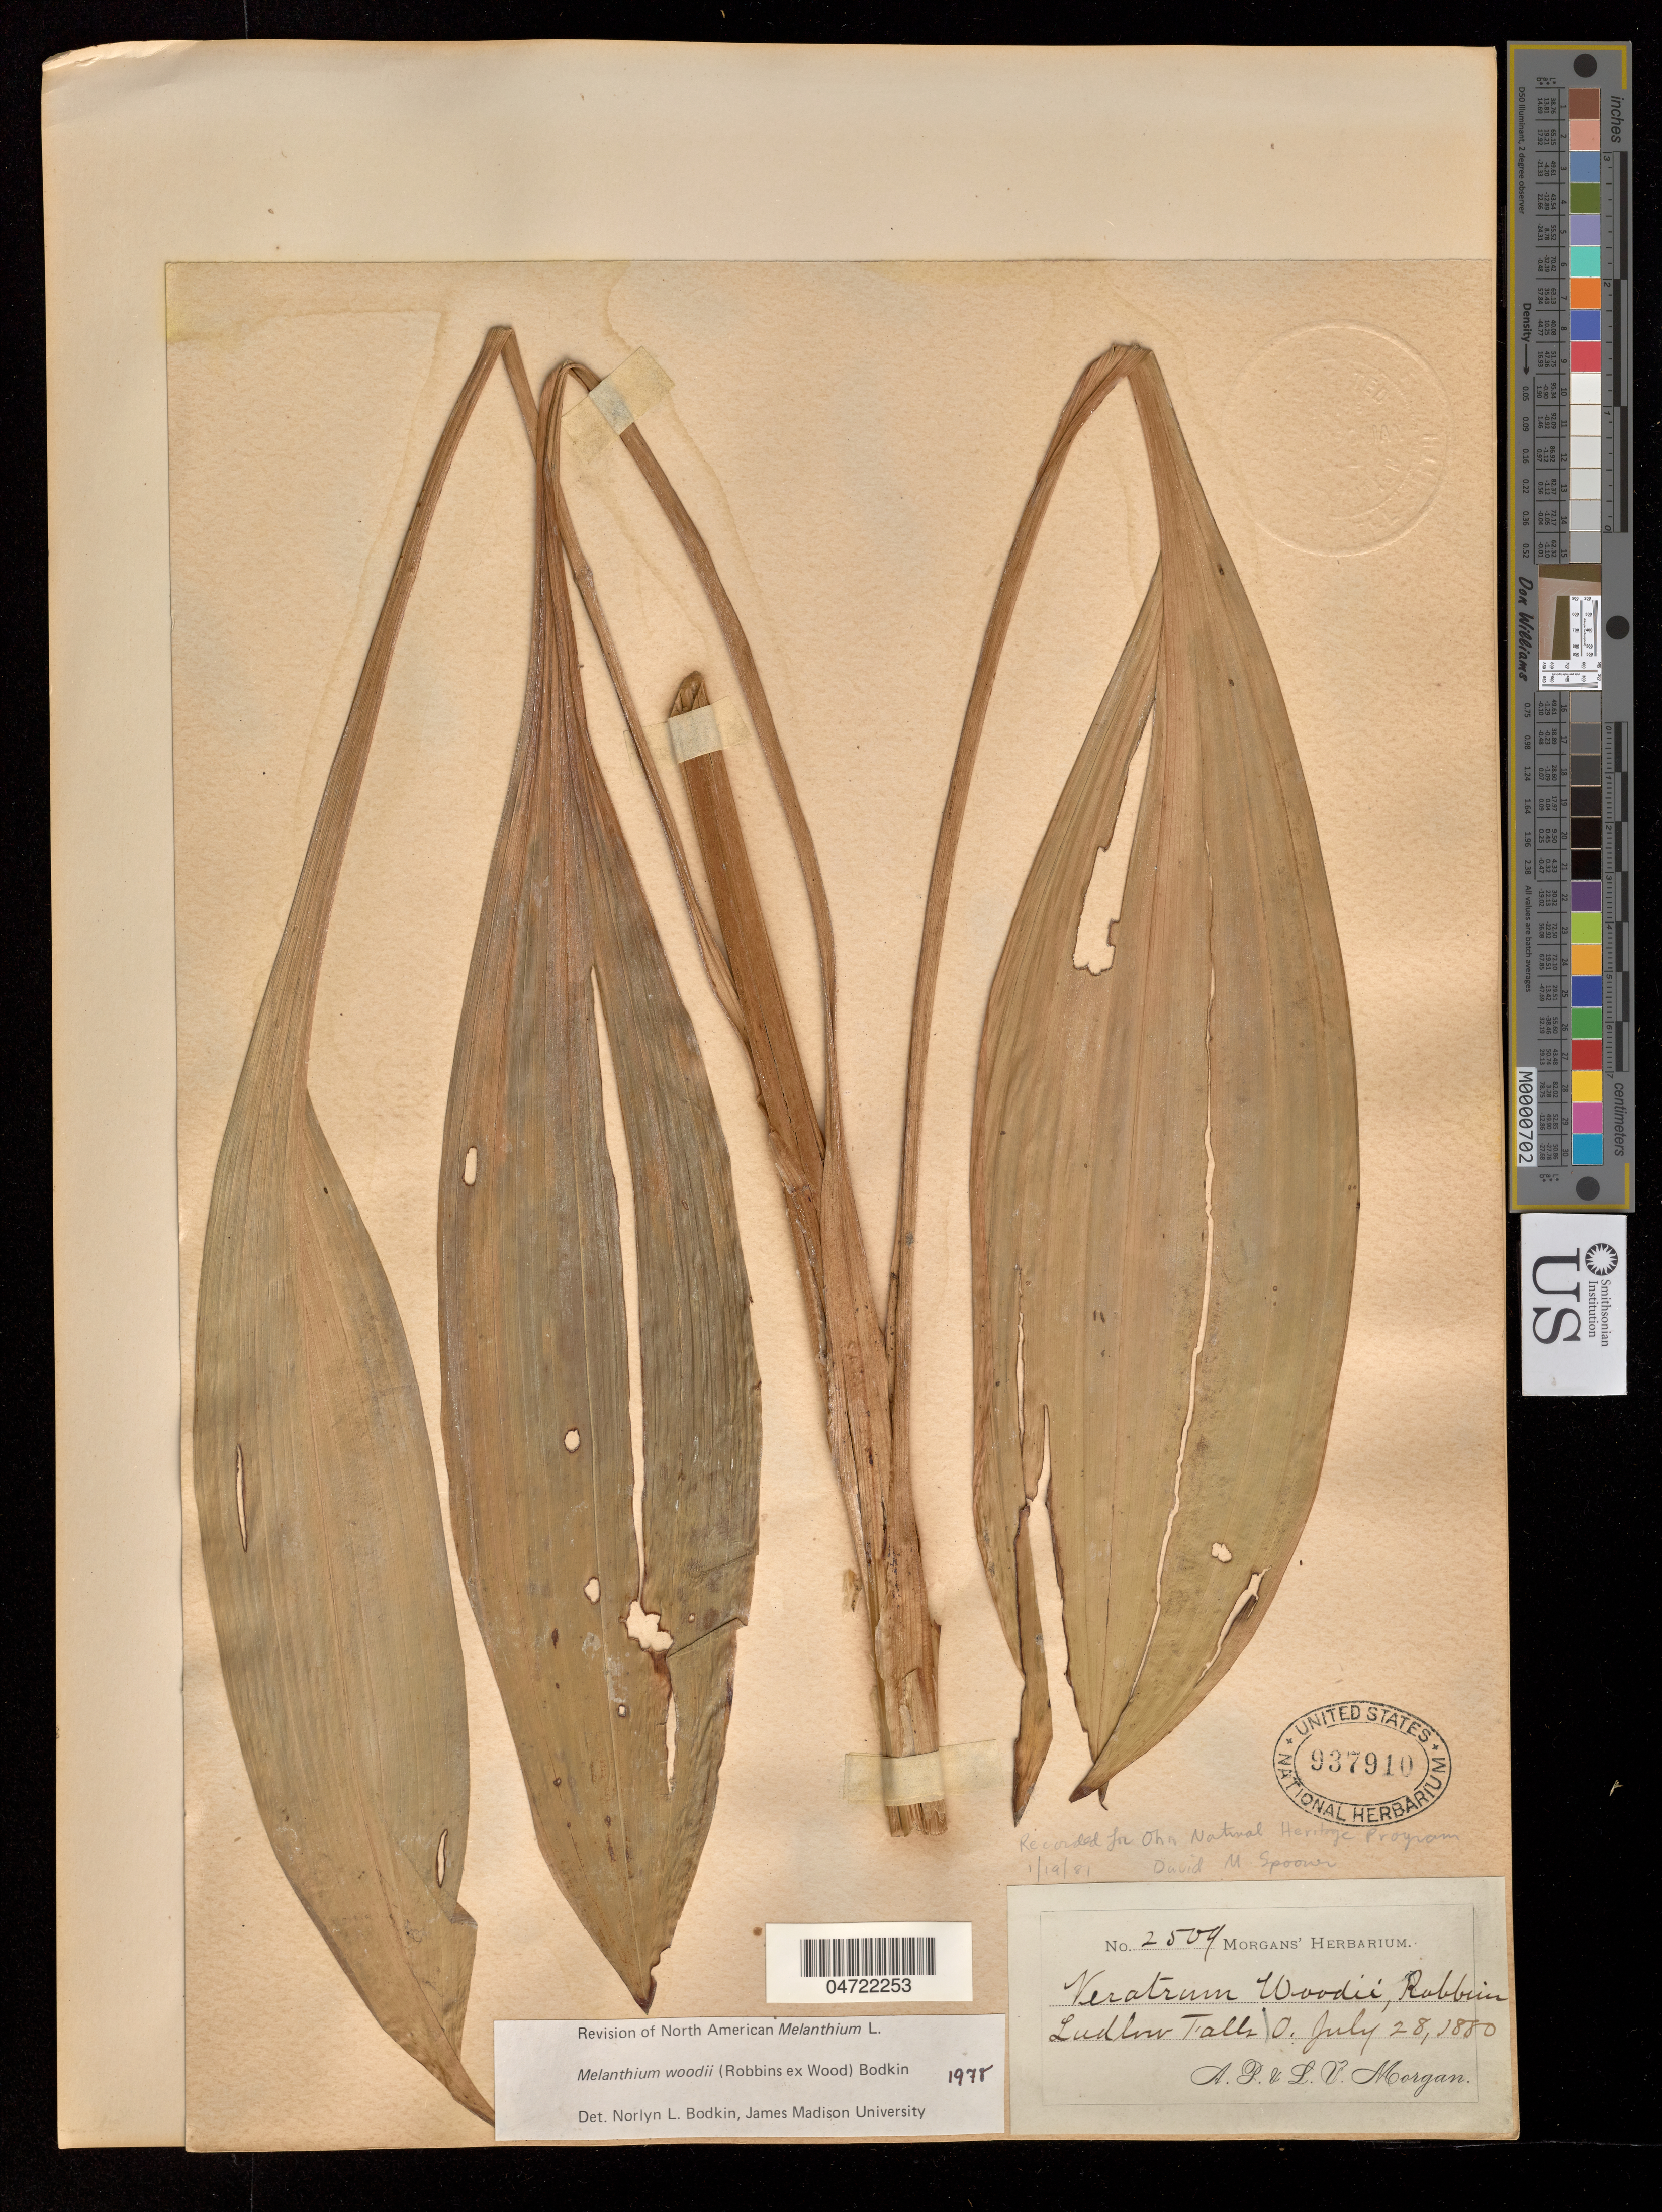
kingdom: Plantae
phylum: Tracheophyta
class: Liliopsida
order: Liliales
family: Melanthiaceae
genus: Melanthium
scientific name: Melanthium woodii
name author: (J.W. Robbins ex Alph. Wood) Bodkin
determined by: Bodkin, N. L.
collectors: A. Morgan & L. Morgan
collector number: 2509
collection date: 1880-07-28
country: United States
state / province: Ohio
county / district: Miami County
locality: Ludlow Falls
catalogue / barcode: US 937910